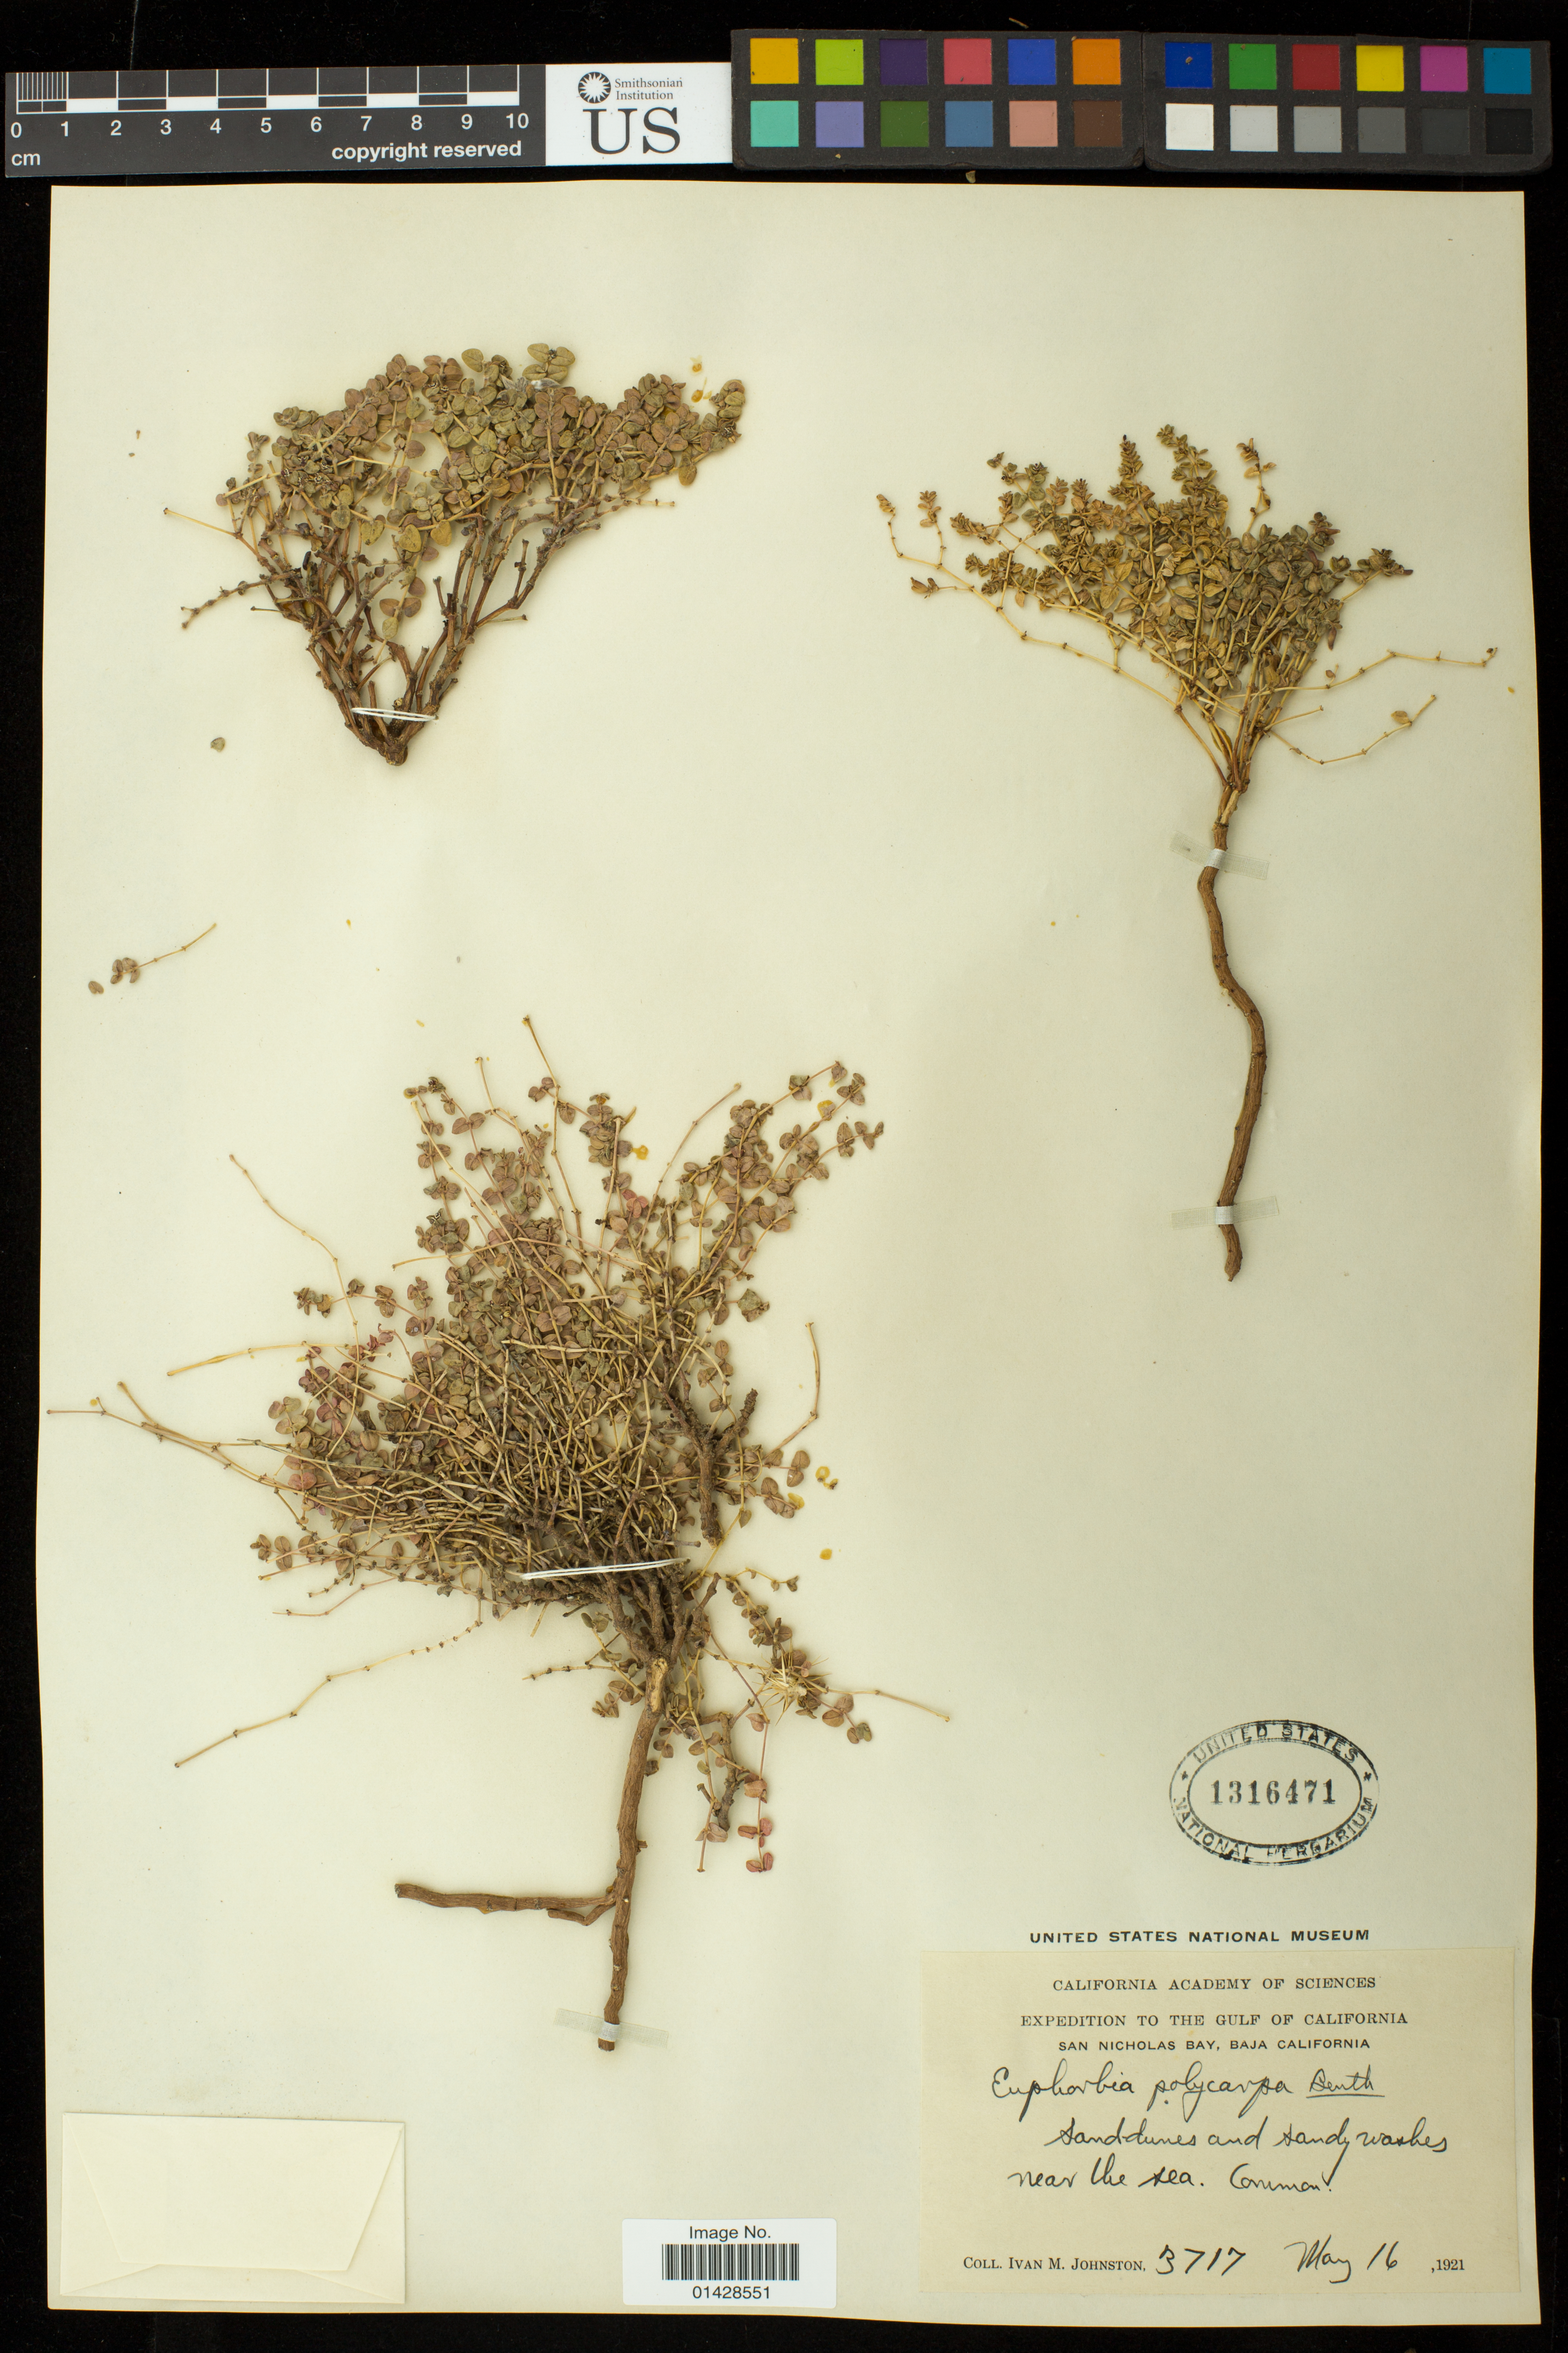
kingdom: Plantae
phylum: Tracheophyta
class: Magnoliopsida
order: Malpighiales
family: Euphorbiaceae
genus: Euphorbia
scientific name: Euphorbia polycarpa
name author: Benth.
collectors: I.M. Johnston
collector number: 3717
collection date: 1921-05-16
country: Mexico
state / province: Baja California Sur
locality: Gulf of California. San Nicholas Bay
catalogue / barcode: US 1316471